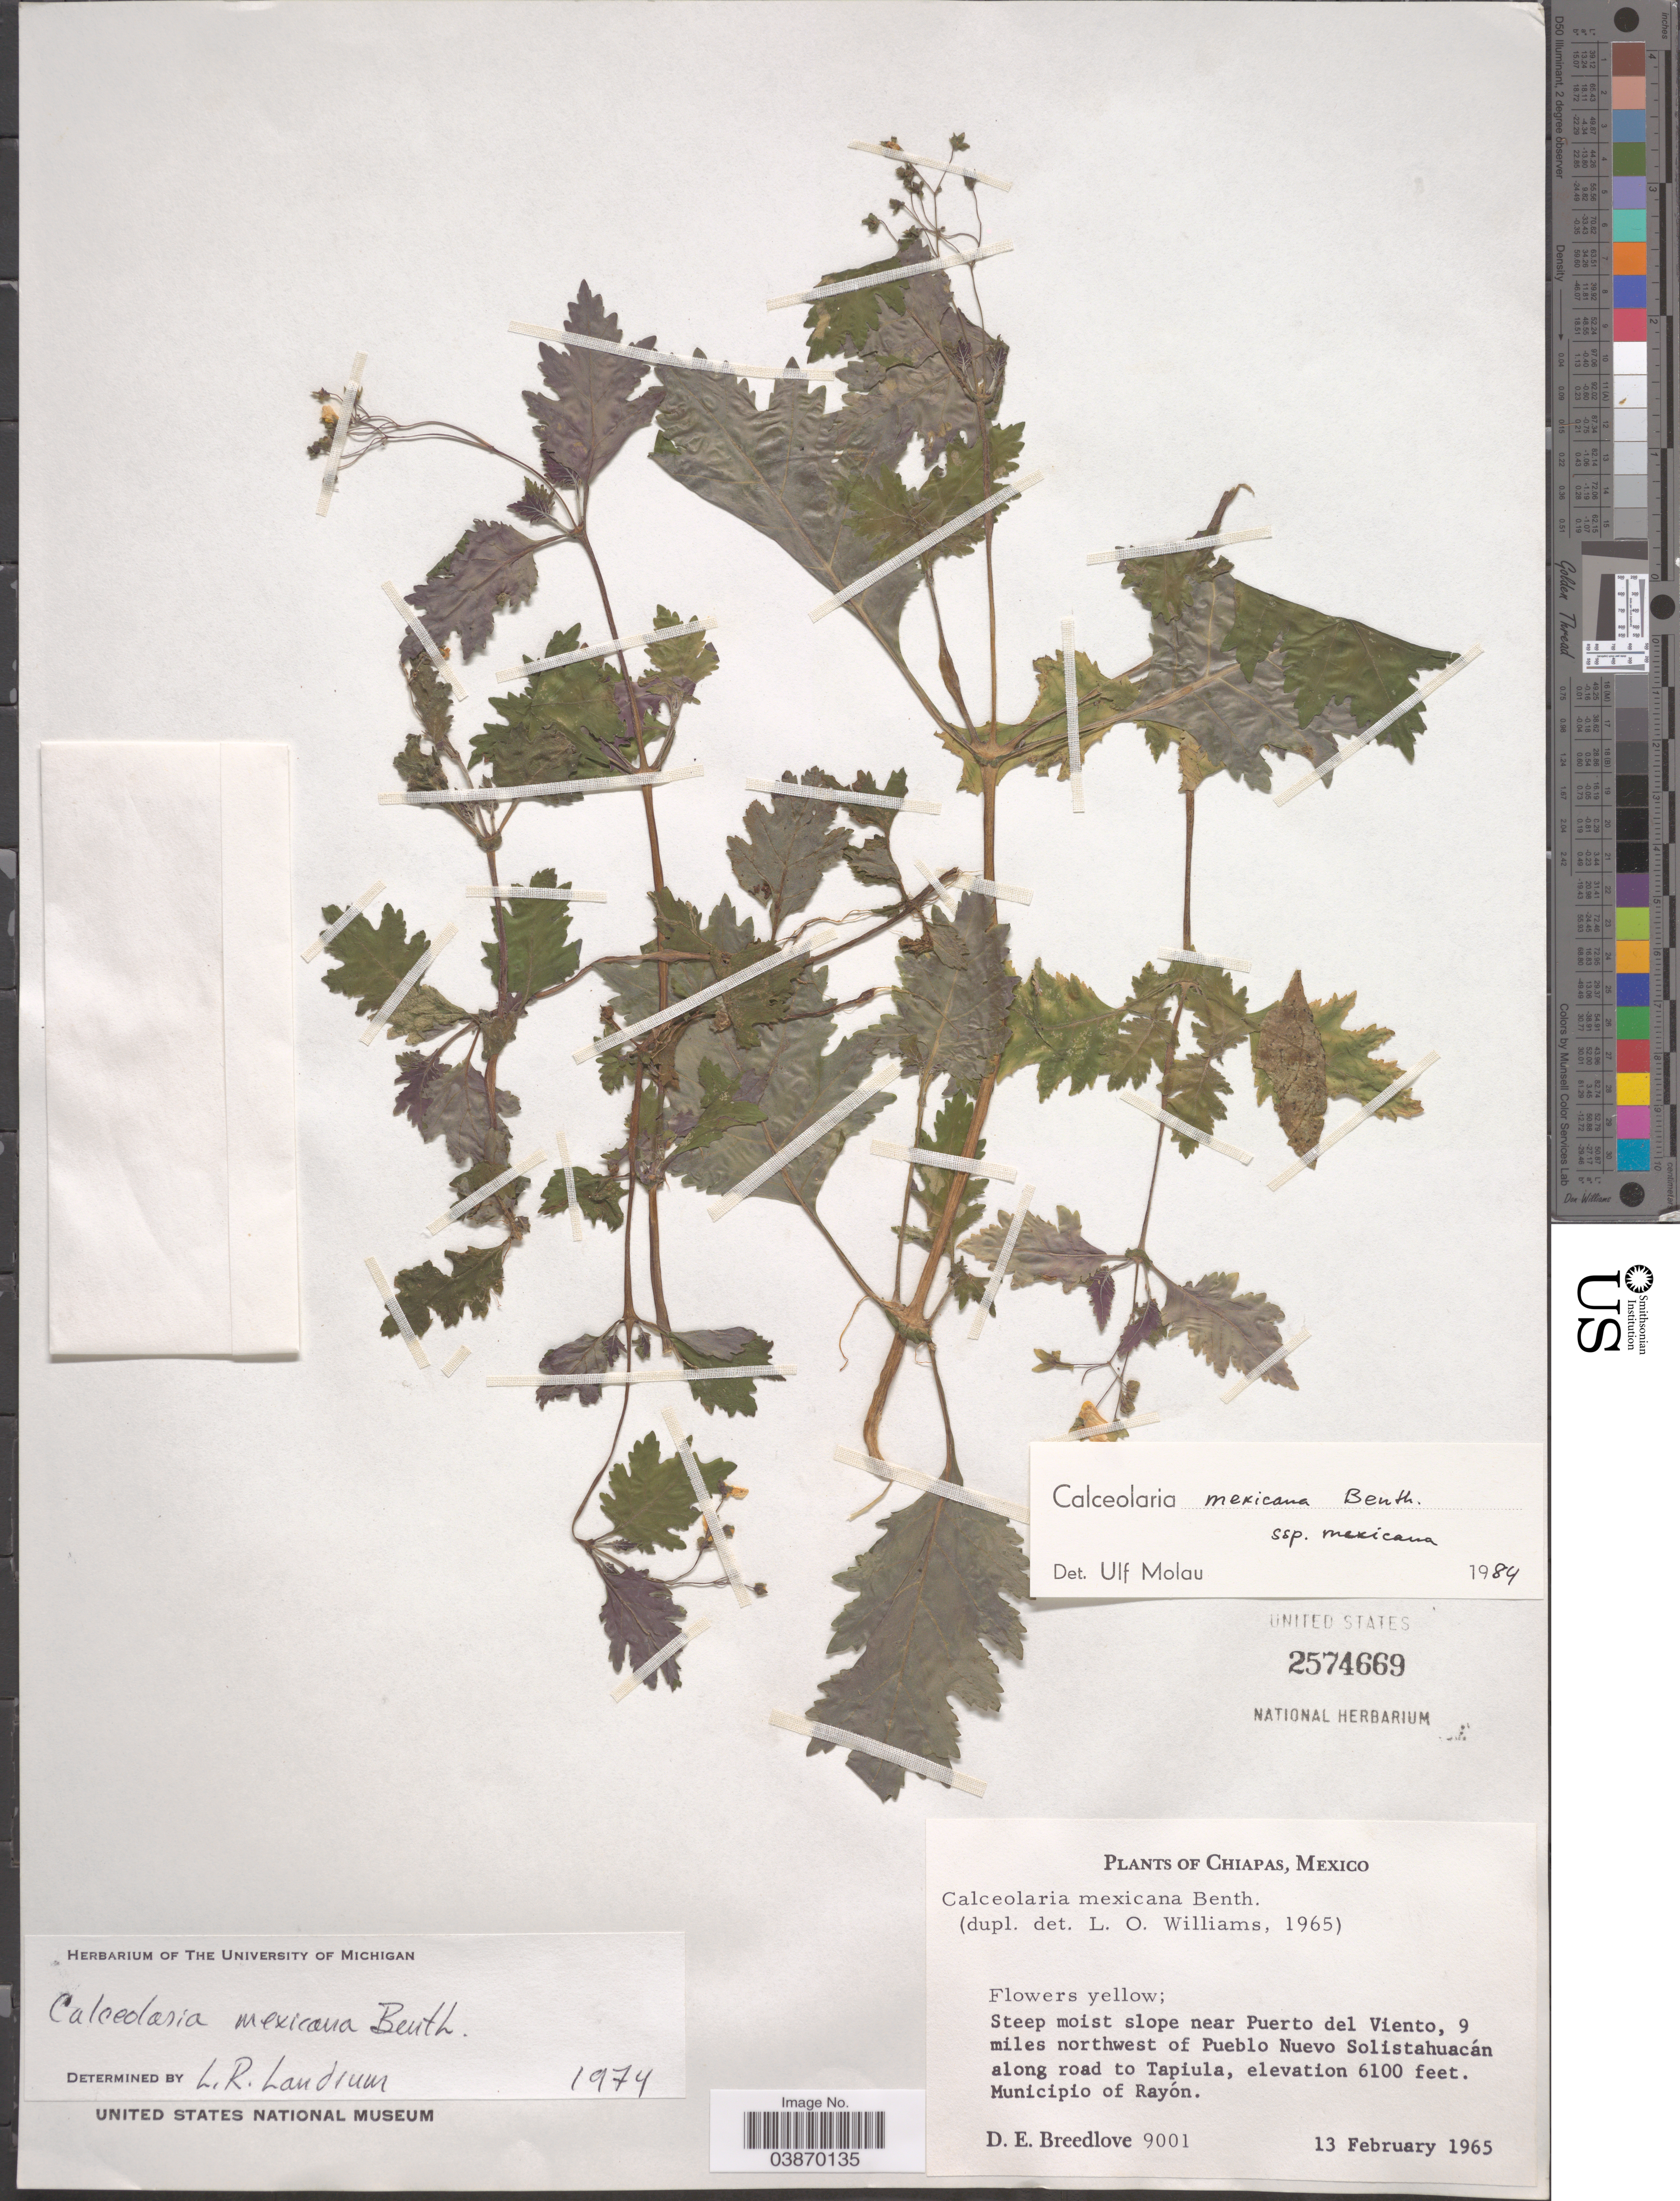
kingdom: Plantae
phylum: Tracheophyta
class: Magnoliopsida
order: Lamiales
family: Calceolariaceae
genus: Calceolaria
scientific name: Calceolaria mexicana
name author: Benth.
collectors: D. E. Breedlove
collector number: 9001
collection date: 1965-02-13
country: Mexico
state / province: Chiapas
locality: Steep moist slope near Puerto del Viento, 9 miles northwest of Pueblo Nuevo Solistahuacán along road to Tapiula. Municipio of Rayón.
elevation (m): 1859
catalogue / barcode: US 2574669